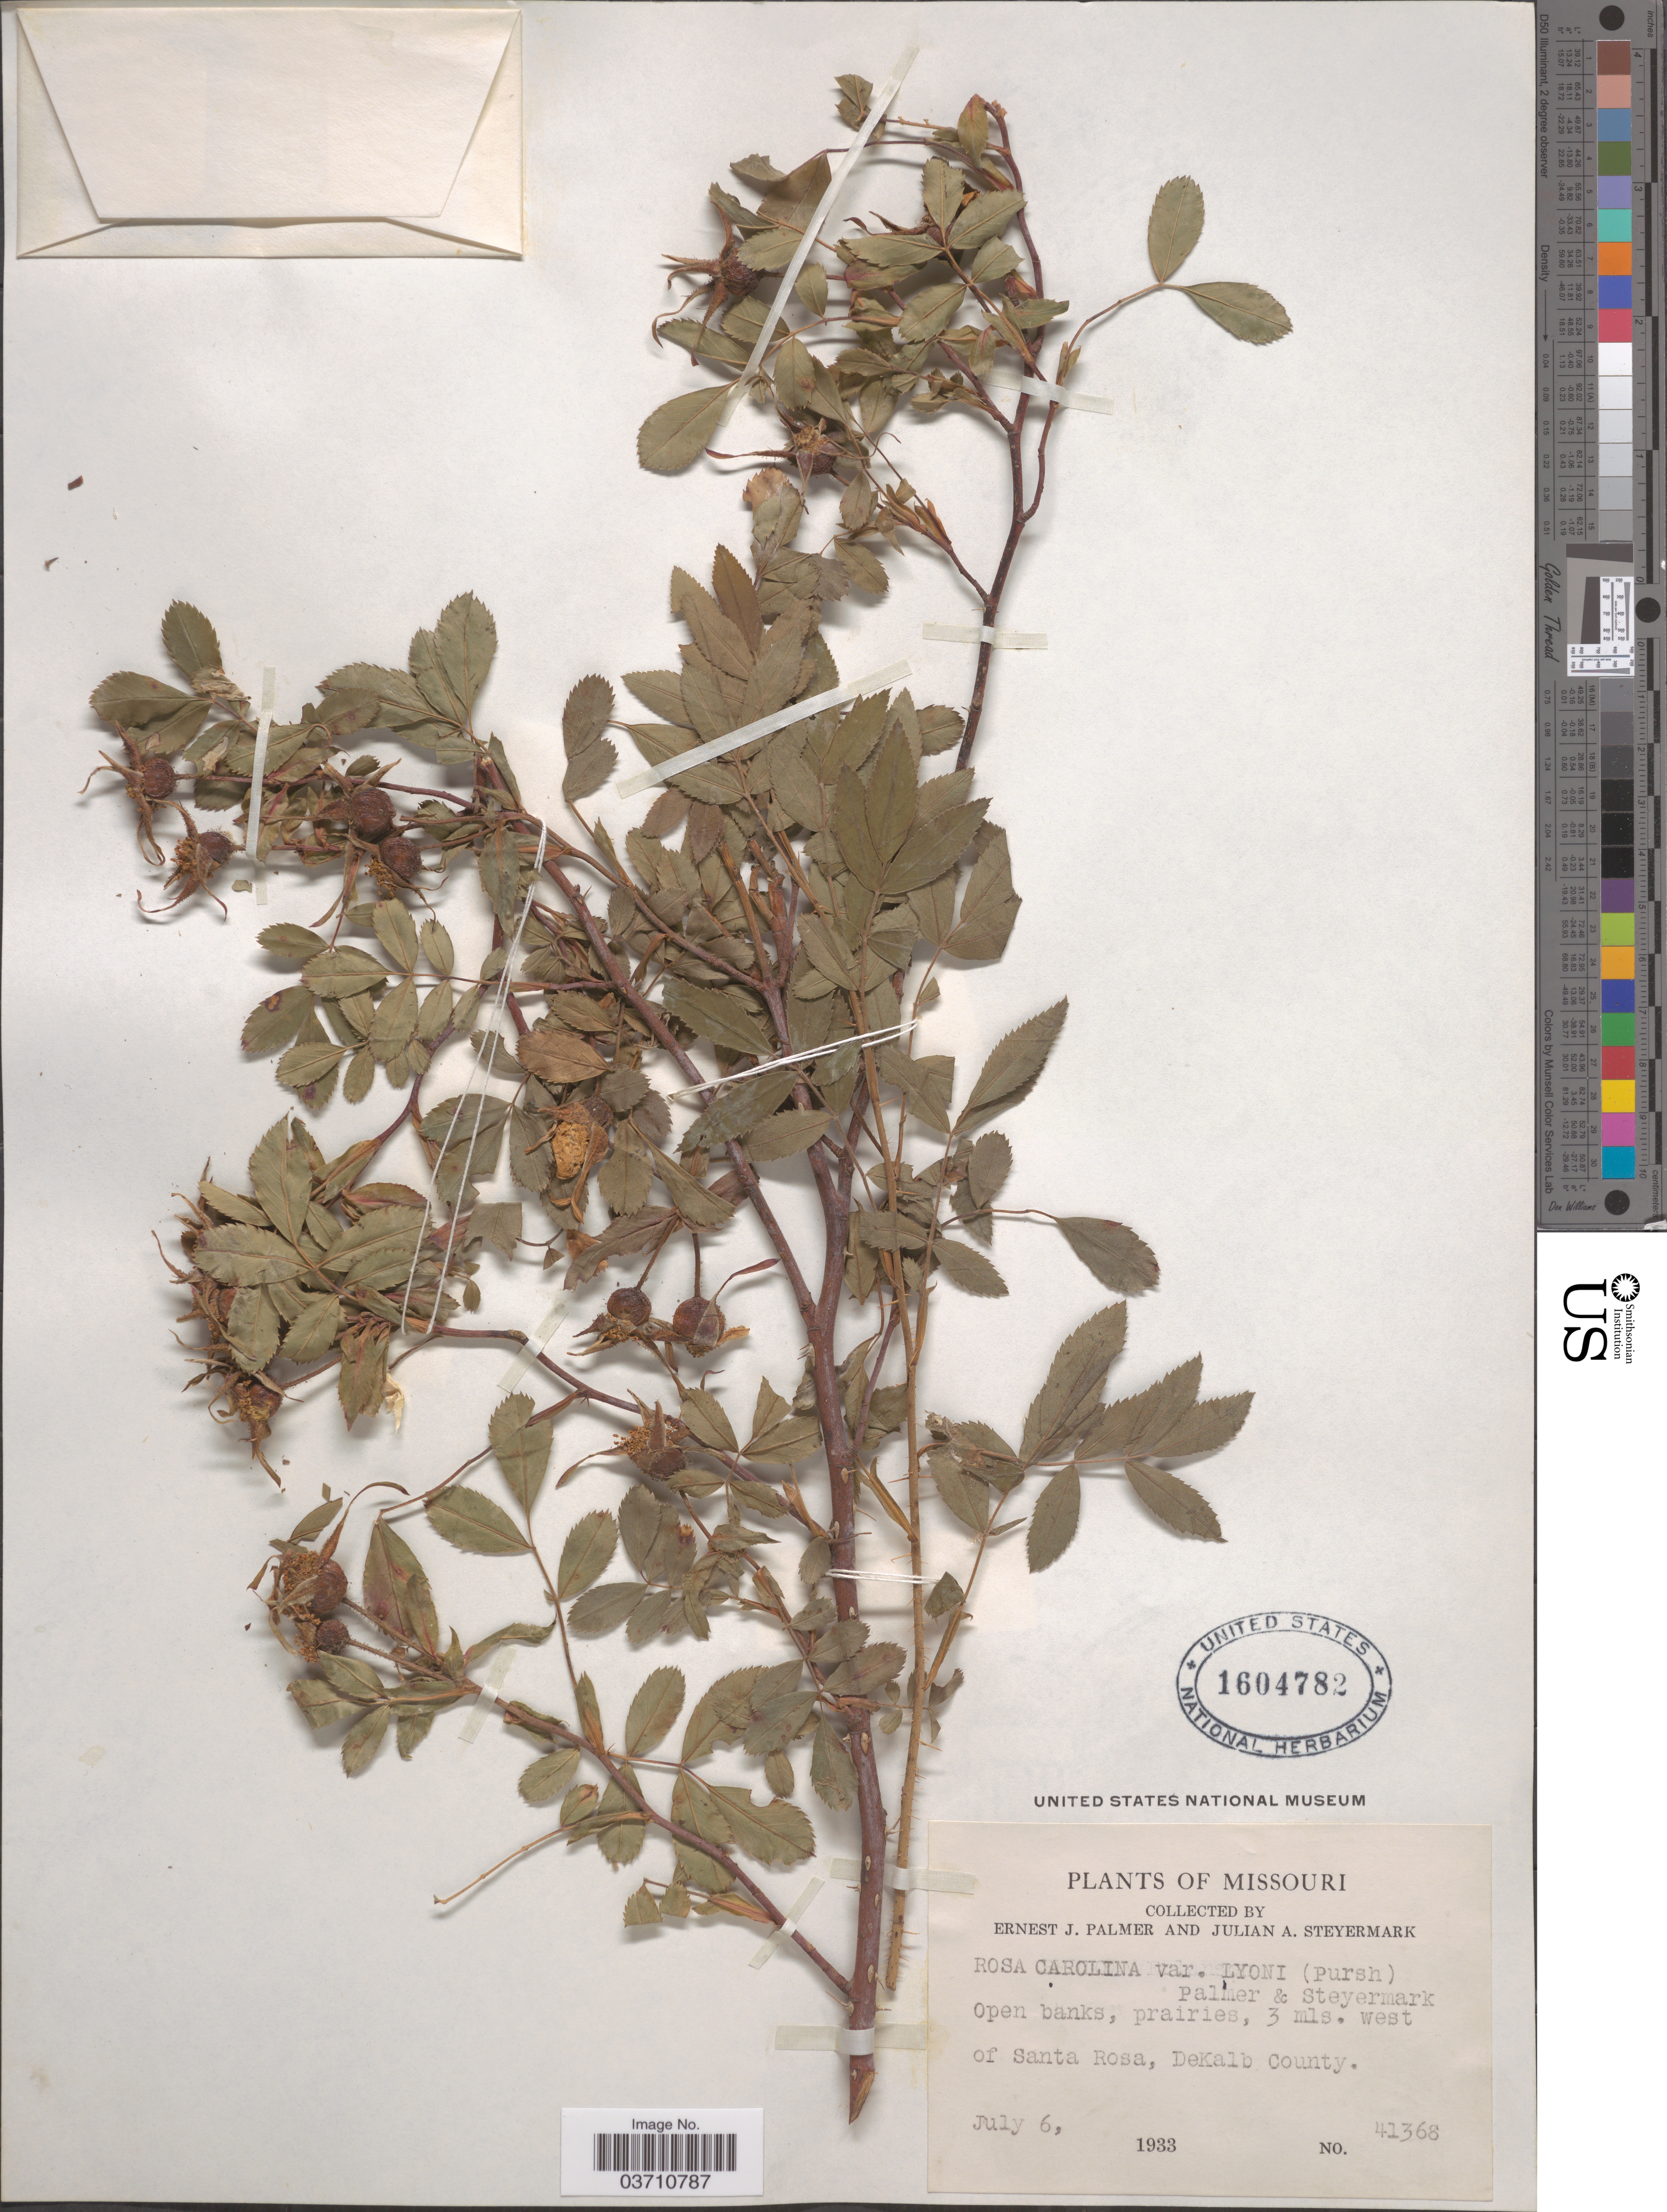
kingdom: Plantae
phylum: Tracheophyta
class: Magnoliopsida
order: Rosales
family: Rosaceae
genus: Rosa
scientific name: Rosa carolina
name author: L.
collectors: E. J. Palmer & J. Steyermark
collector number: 41368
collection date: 1933-07-06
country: United States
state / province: Missouri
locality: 3 mls. west of Santa Rosa, DeKalb County.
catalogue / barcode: US 1604782